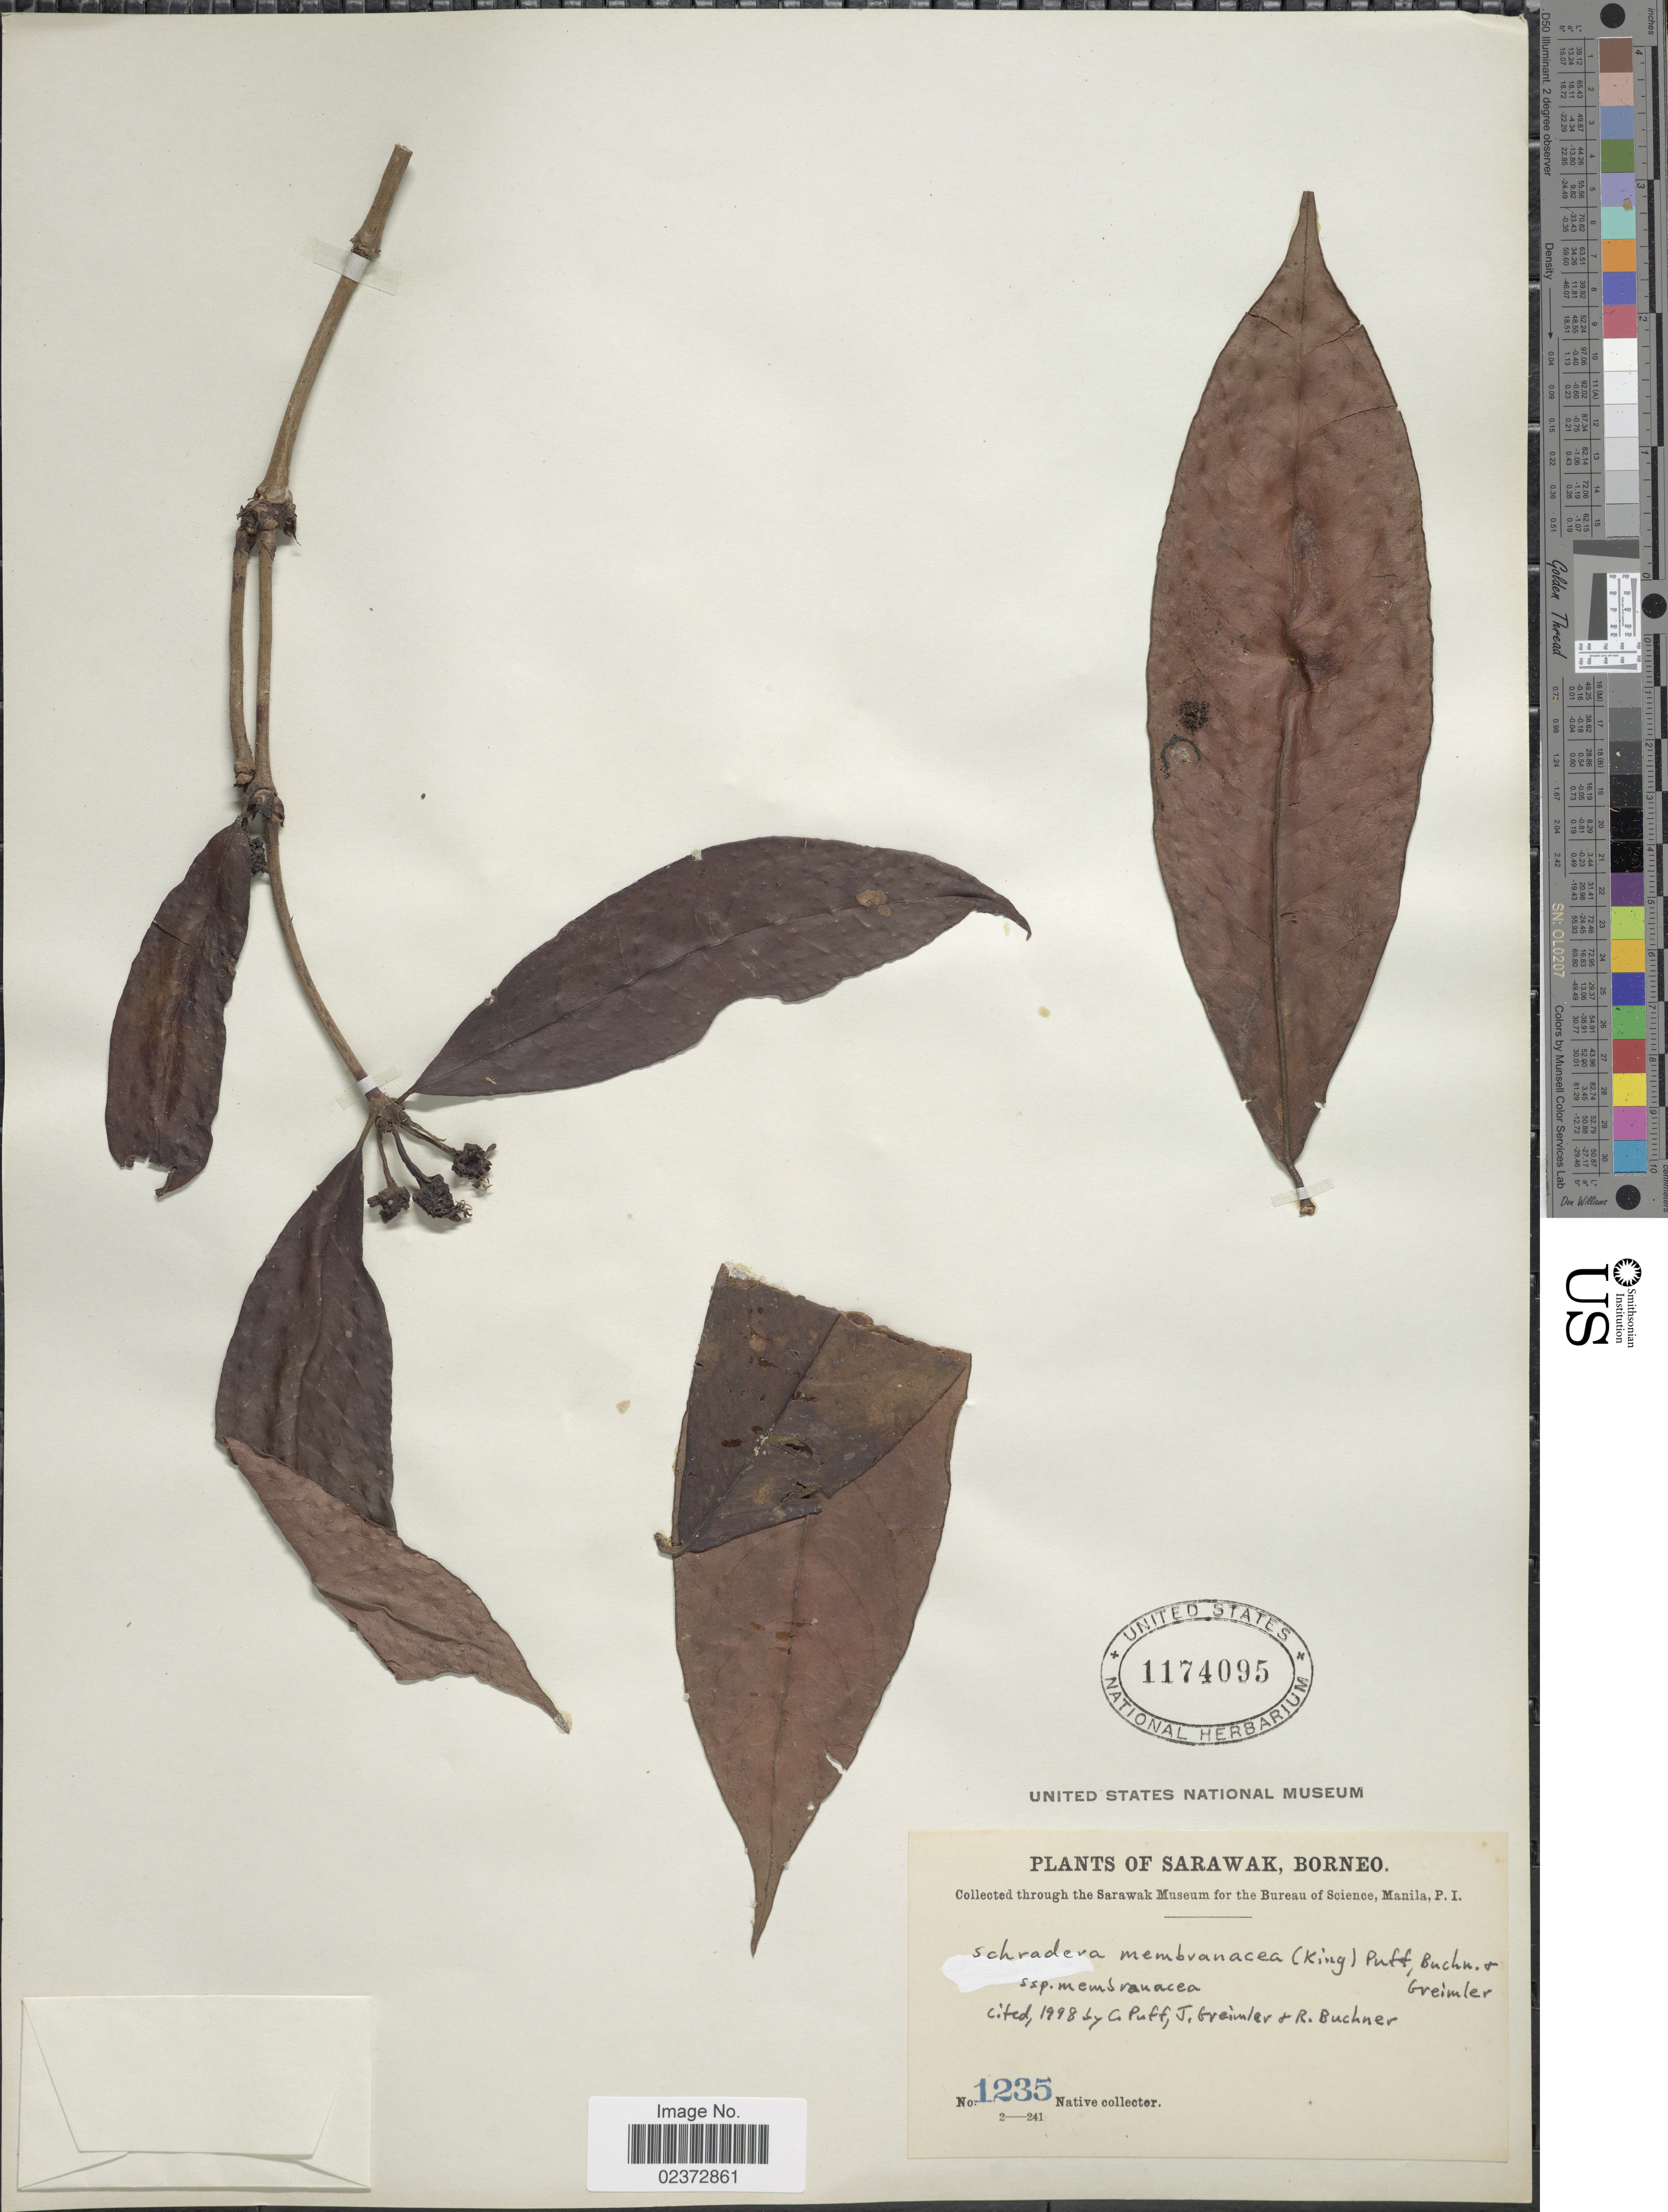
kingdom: Plantae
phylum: Tracheophyta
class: Magnoliopsida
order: Gentianales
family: Rubiaceae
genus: Schradera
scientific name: Schradera membranacea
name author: (King) Puff et al.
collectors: Native collector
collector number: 1235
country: Malaysia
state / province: Sarawak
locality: Borneo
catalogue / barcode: US 1174095